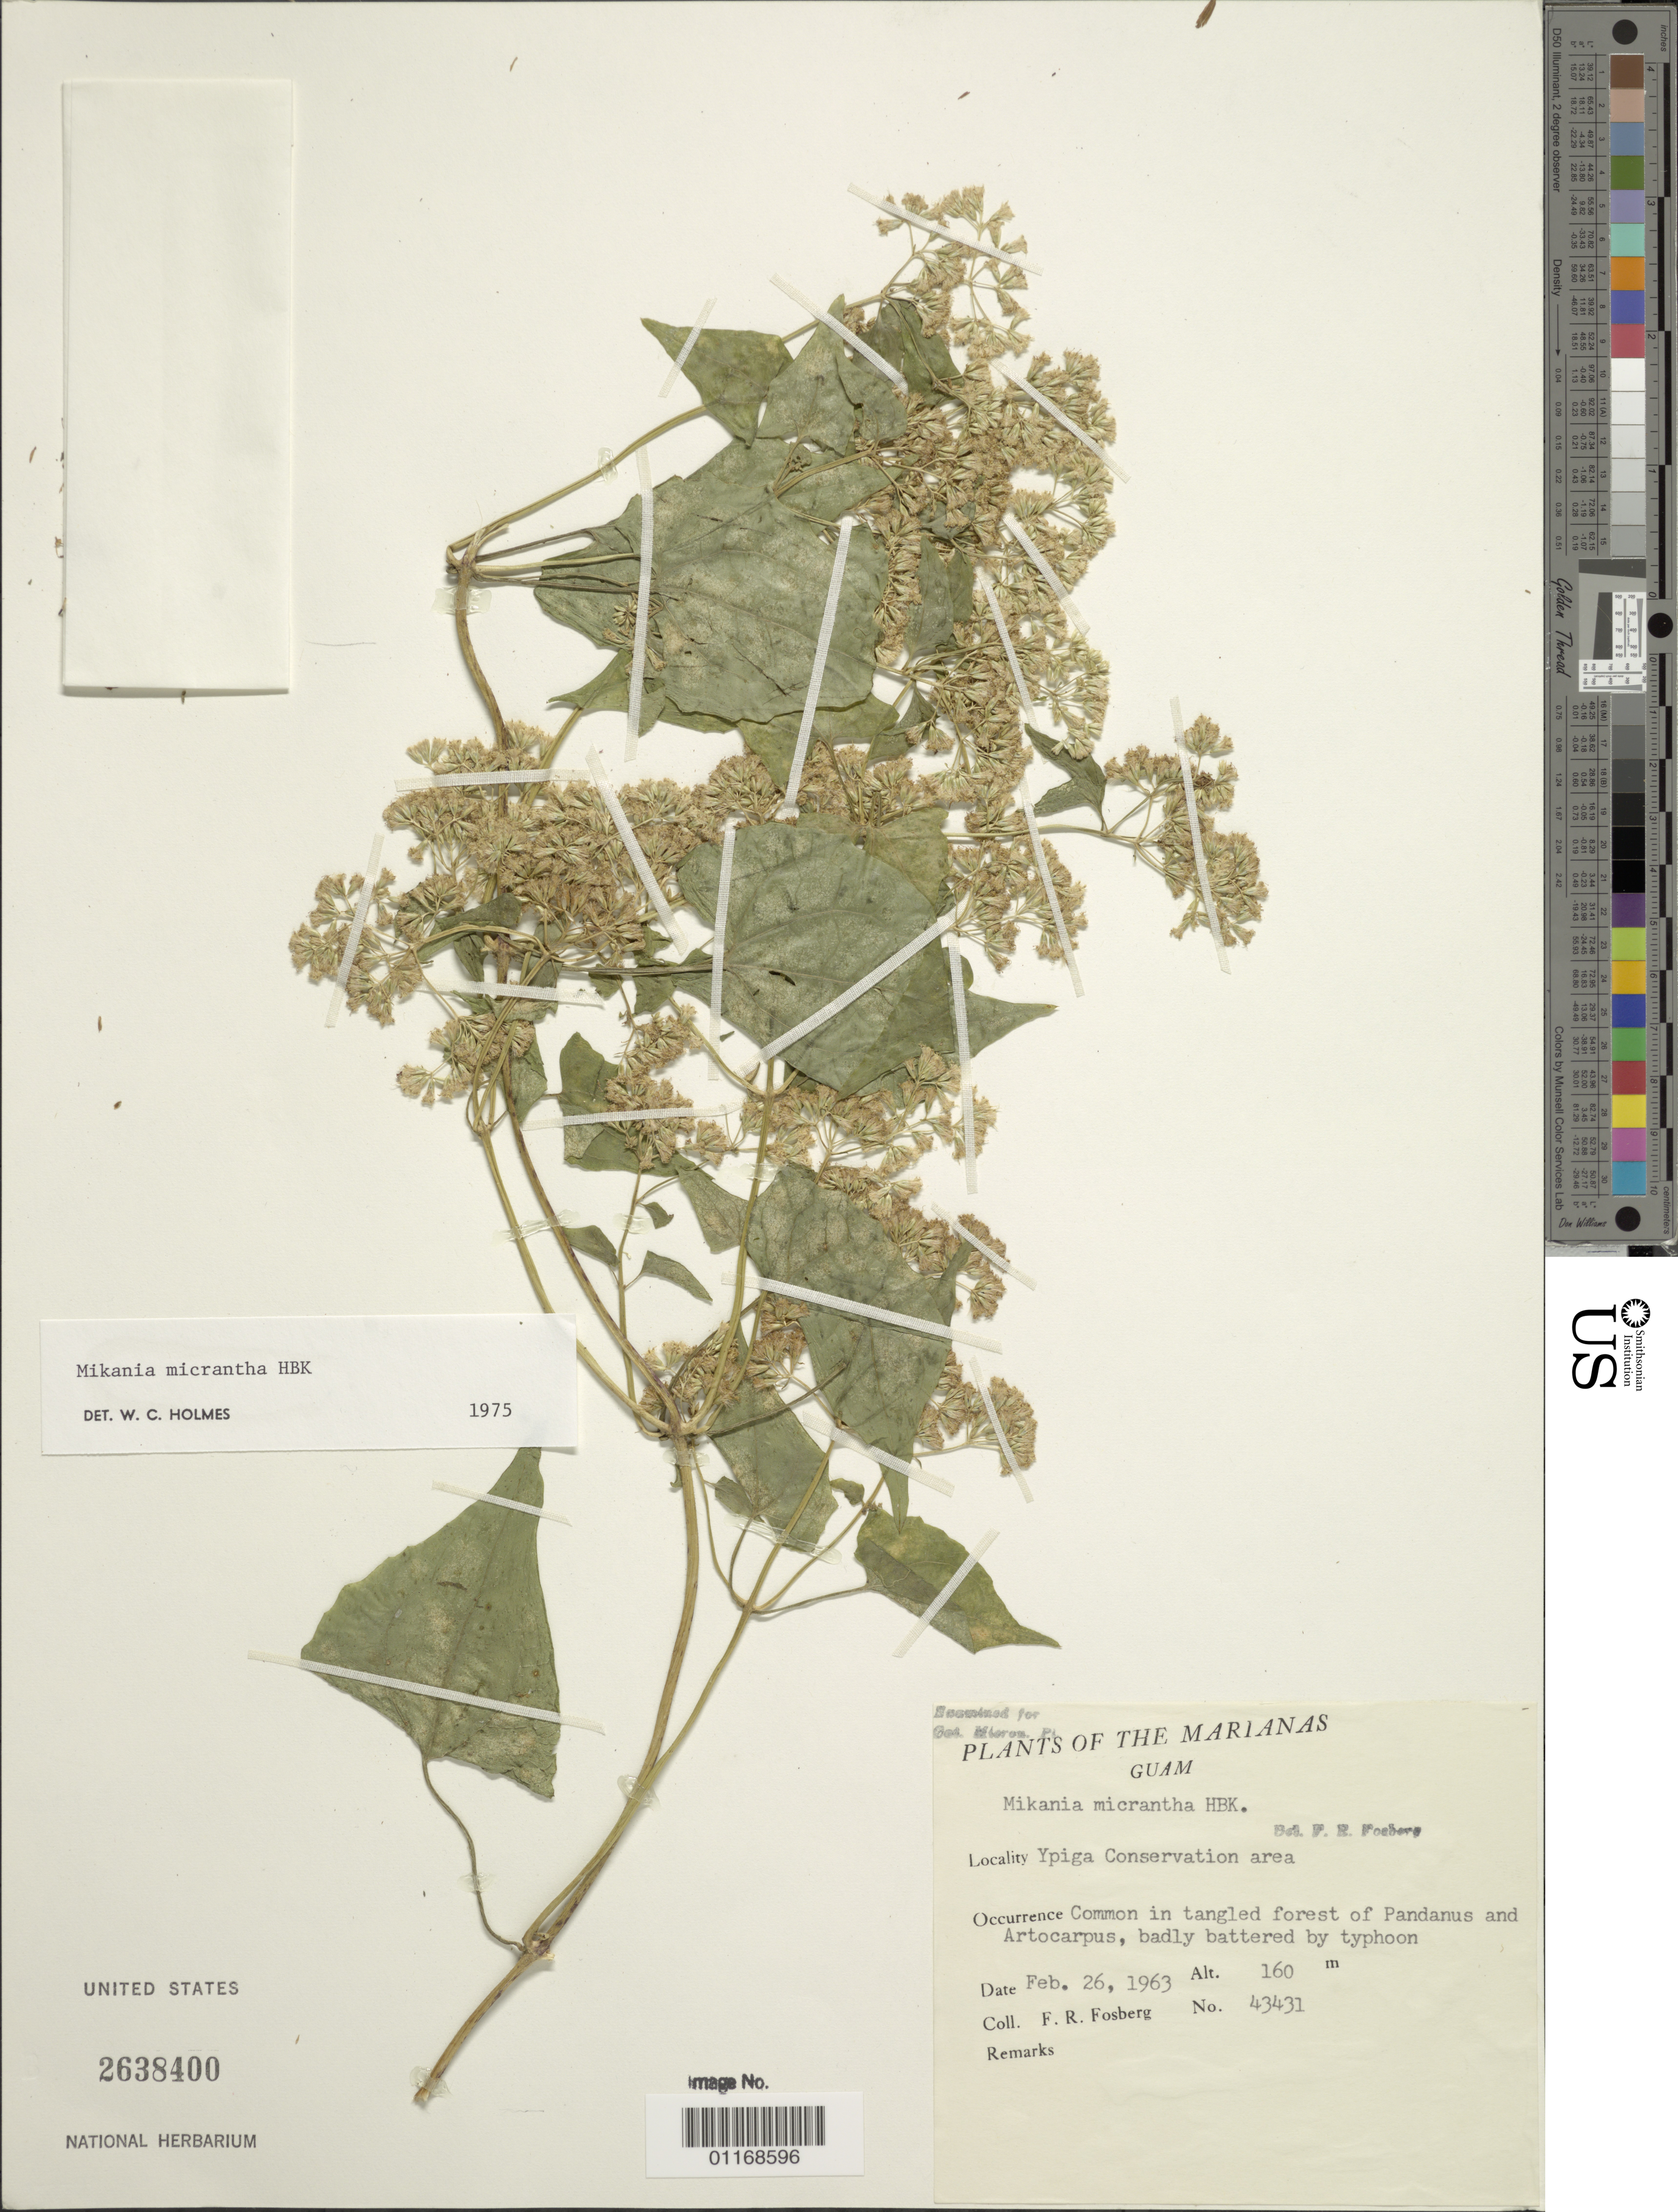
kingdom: Plantae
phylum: Tracheophyta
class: Magnoliopsida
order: Asterales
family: Asteraceae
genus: Mikania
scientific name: Mikania micrantha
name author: Kunth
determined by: Holmes, W. C.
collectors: F. R. Fosberg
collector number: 43431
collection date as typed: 26 Feb 1963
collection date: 1963-02-26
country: Guam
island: Guam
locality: Ypiga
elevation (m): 160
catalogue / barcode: US 2638400